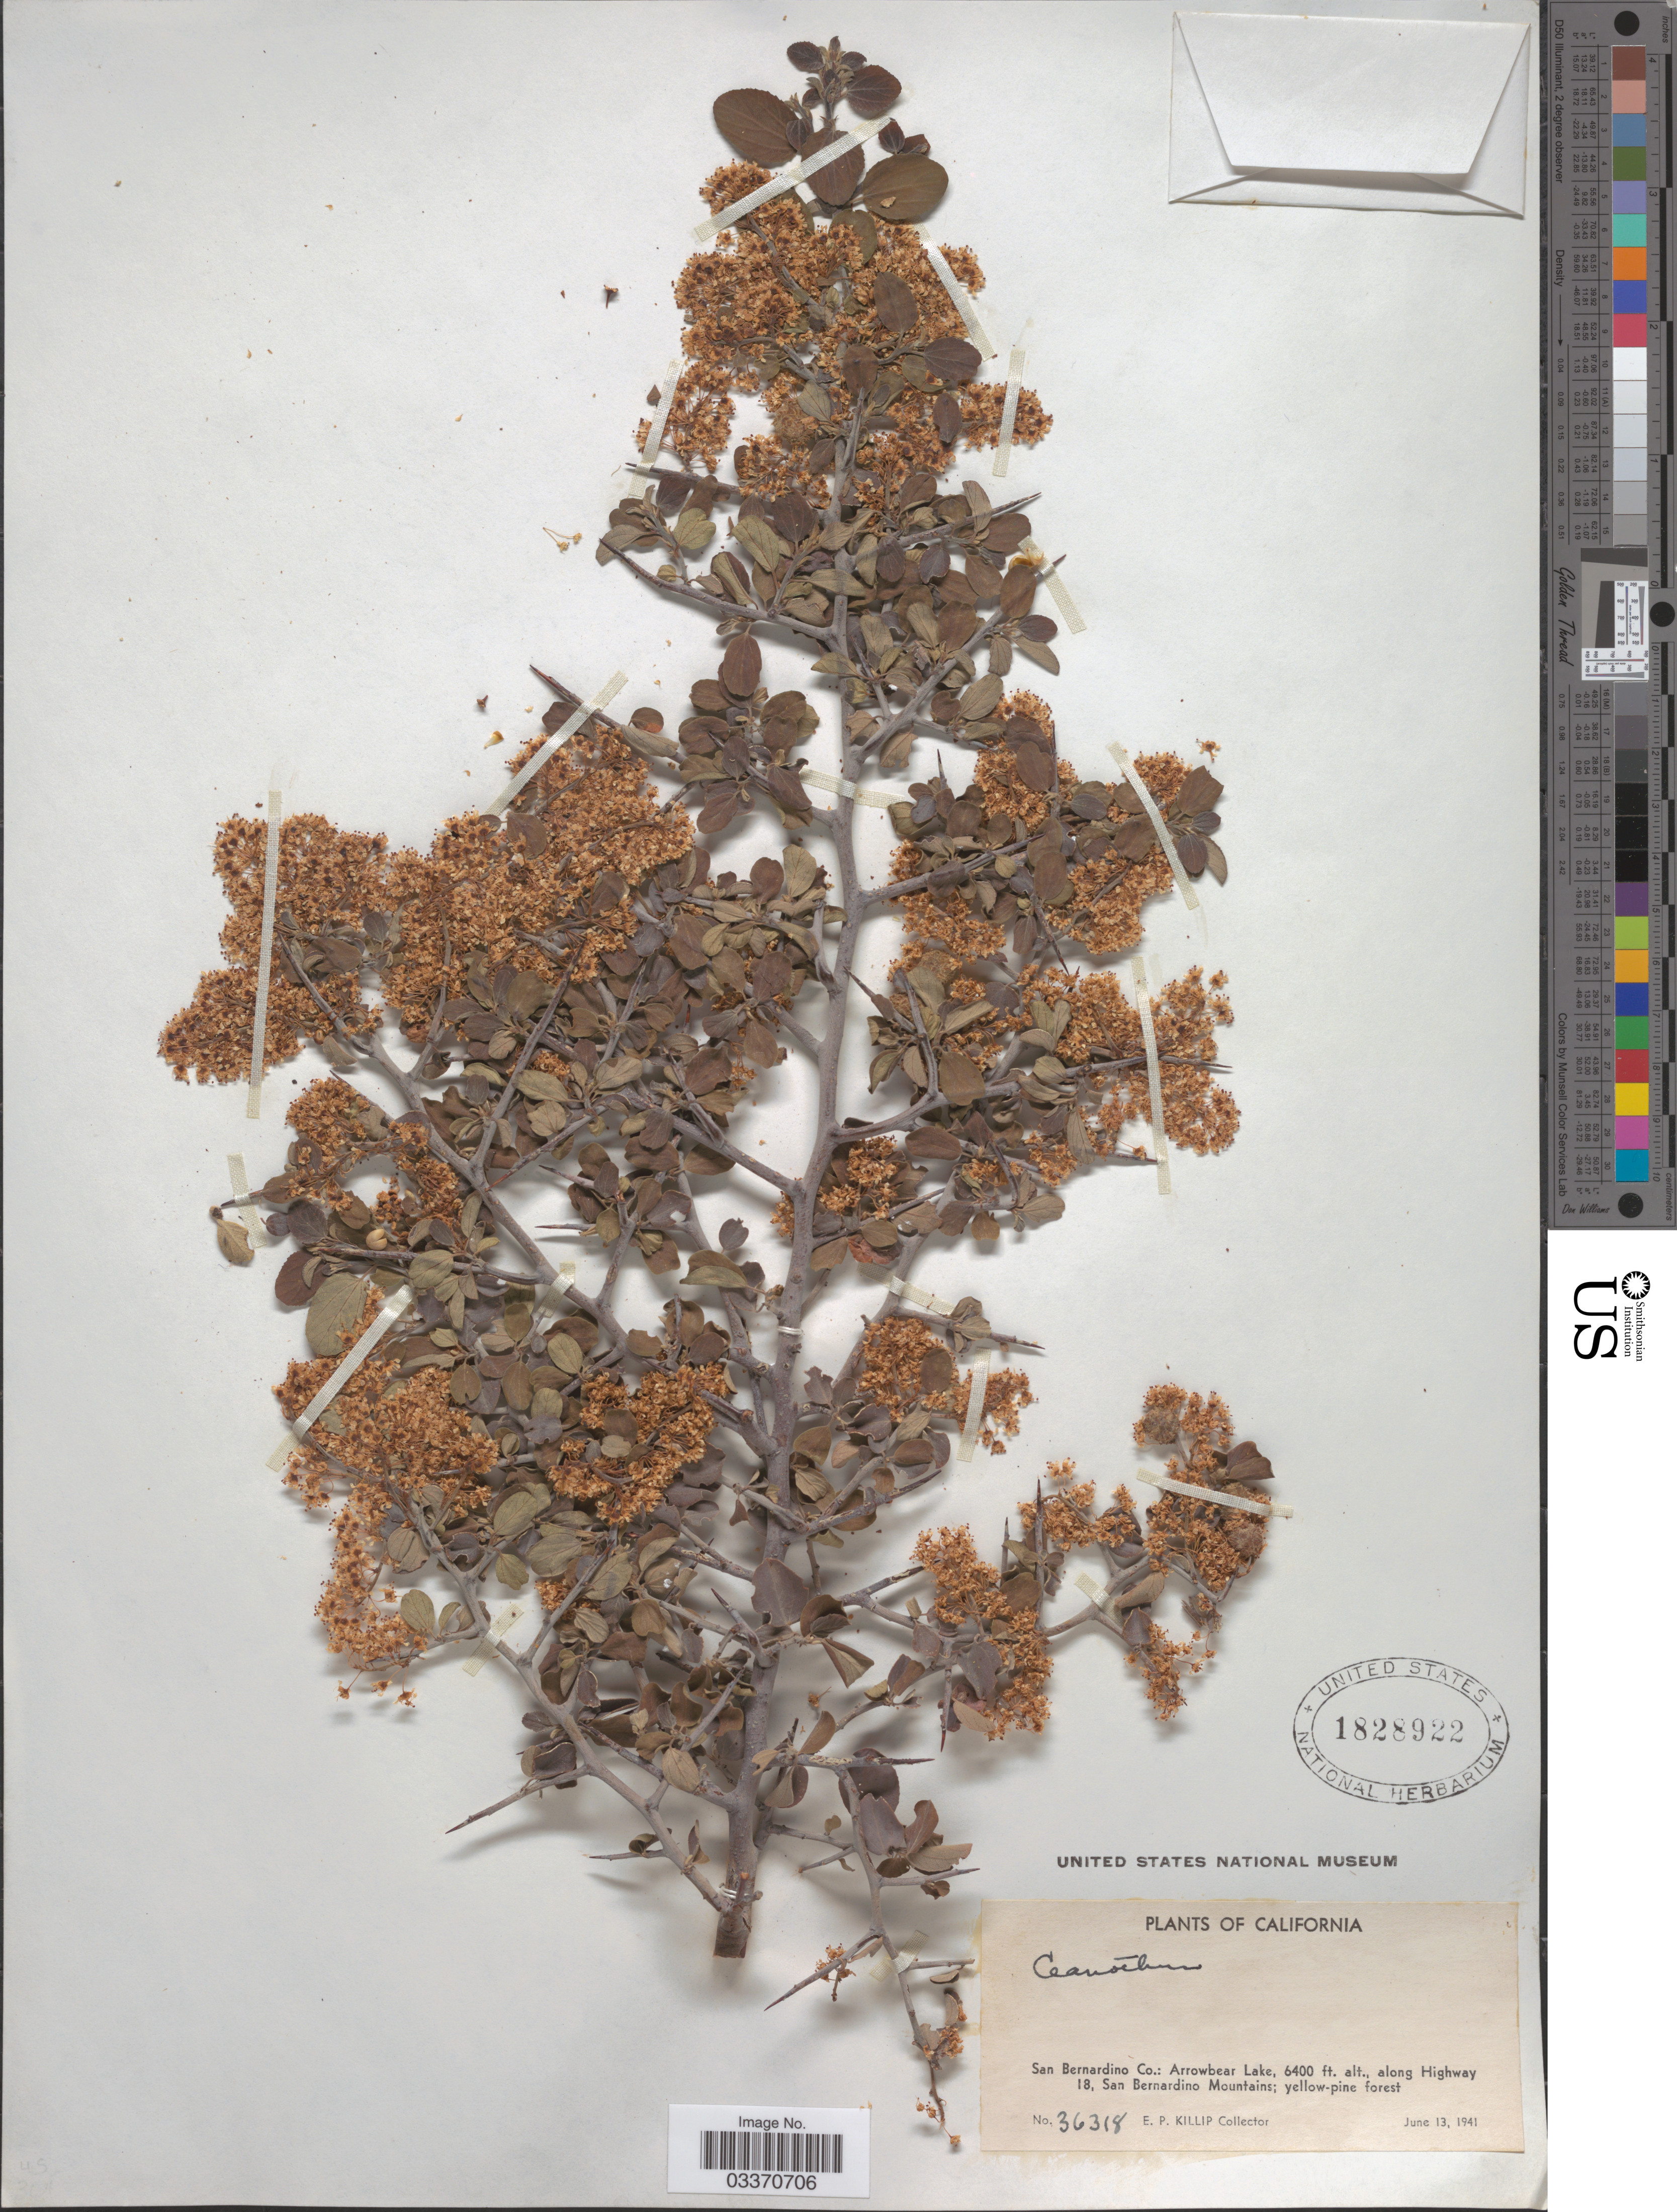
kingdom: Plantae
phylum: Tracheophyta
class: Magnoliopsida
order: Rosales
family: Rhamnaceae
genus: Ceanothus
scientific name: Ceanothus sp.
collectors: E. P. Killip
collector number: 36318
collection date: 1941-06-13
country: United States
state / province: California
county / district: San Bernardino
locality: San Bernardino Co.: Arrowbear Lake, along Highway 18, San Bernardino Mountains.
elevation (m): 1951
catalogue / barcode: US 1828922